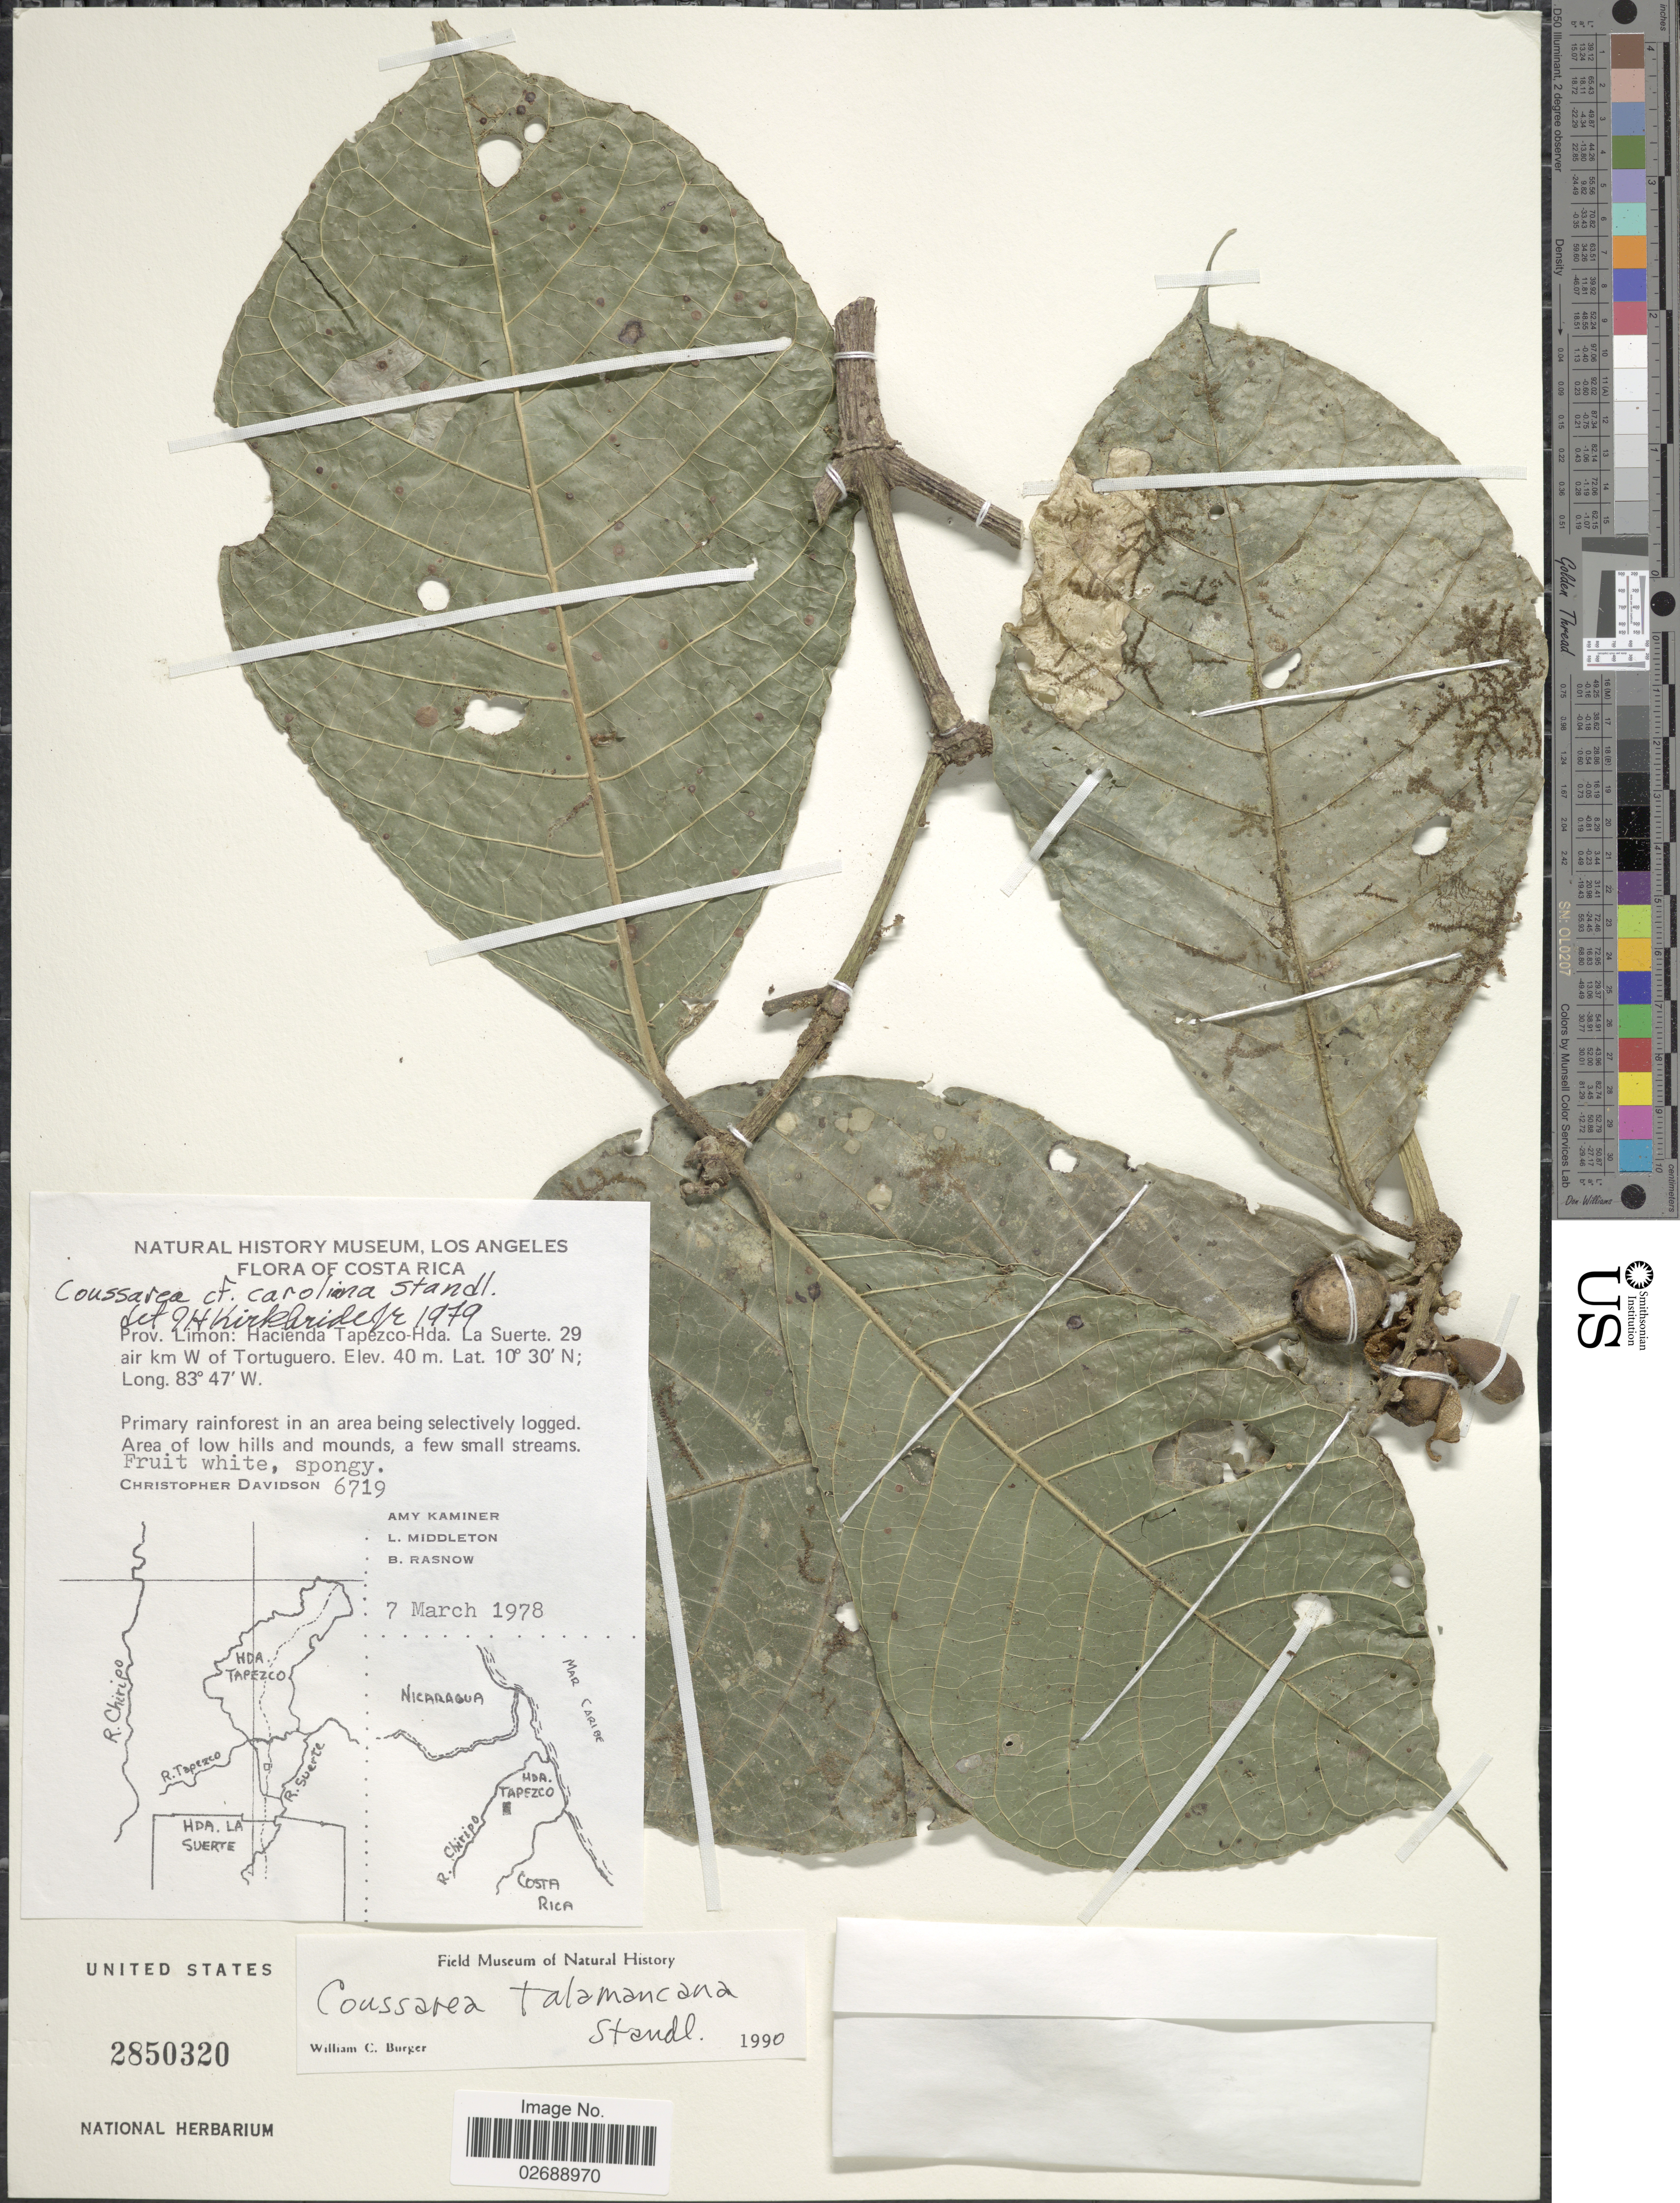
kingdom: Plantae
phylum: Tracheophyta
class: Magnoliopsida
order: Gentianales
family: Rubiaceae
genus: Coussarea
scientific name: Coussarea talamancana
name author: Standl.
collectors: C. Davidson, A. Kaminer, L. Middleton & B. Rasnow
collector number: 6719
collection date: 1978-03-07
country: Costa Rica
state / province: Limón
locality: Hacienda Tapezco-Hda. La Suerte. 29 air km W of Tortuguero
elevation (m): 40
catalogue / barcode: US 2850320